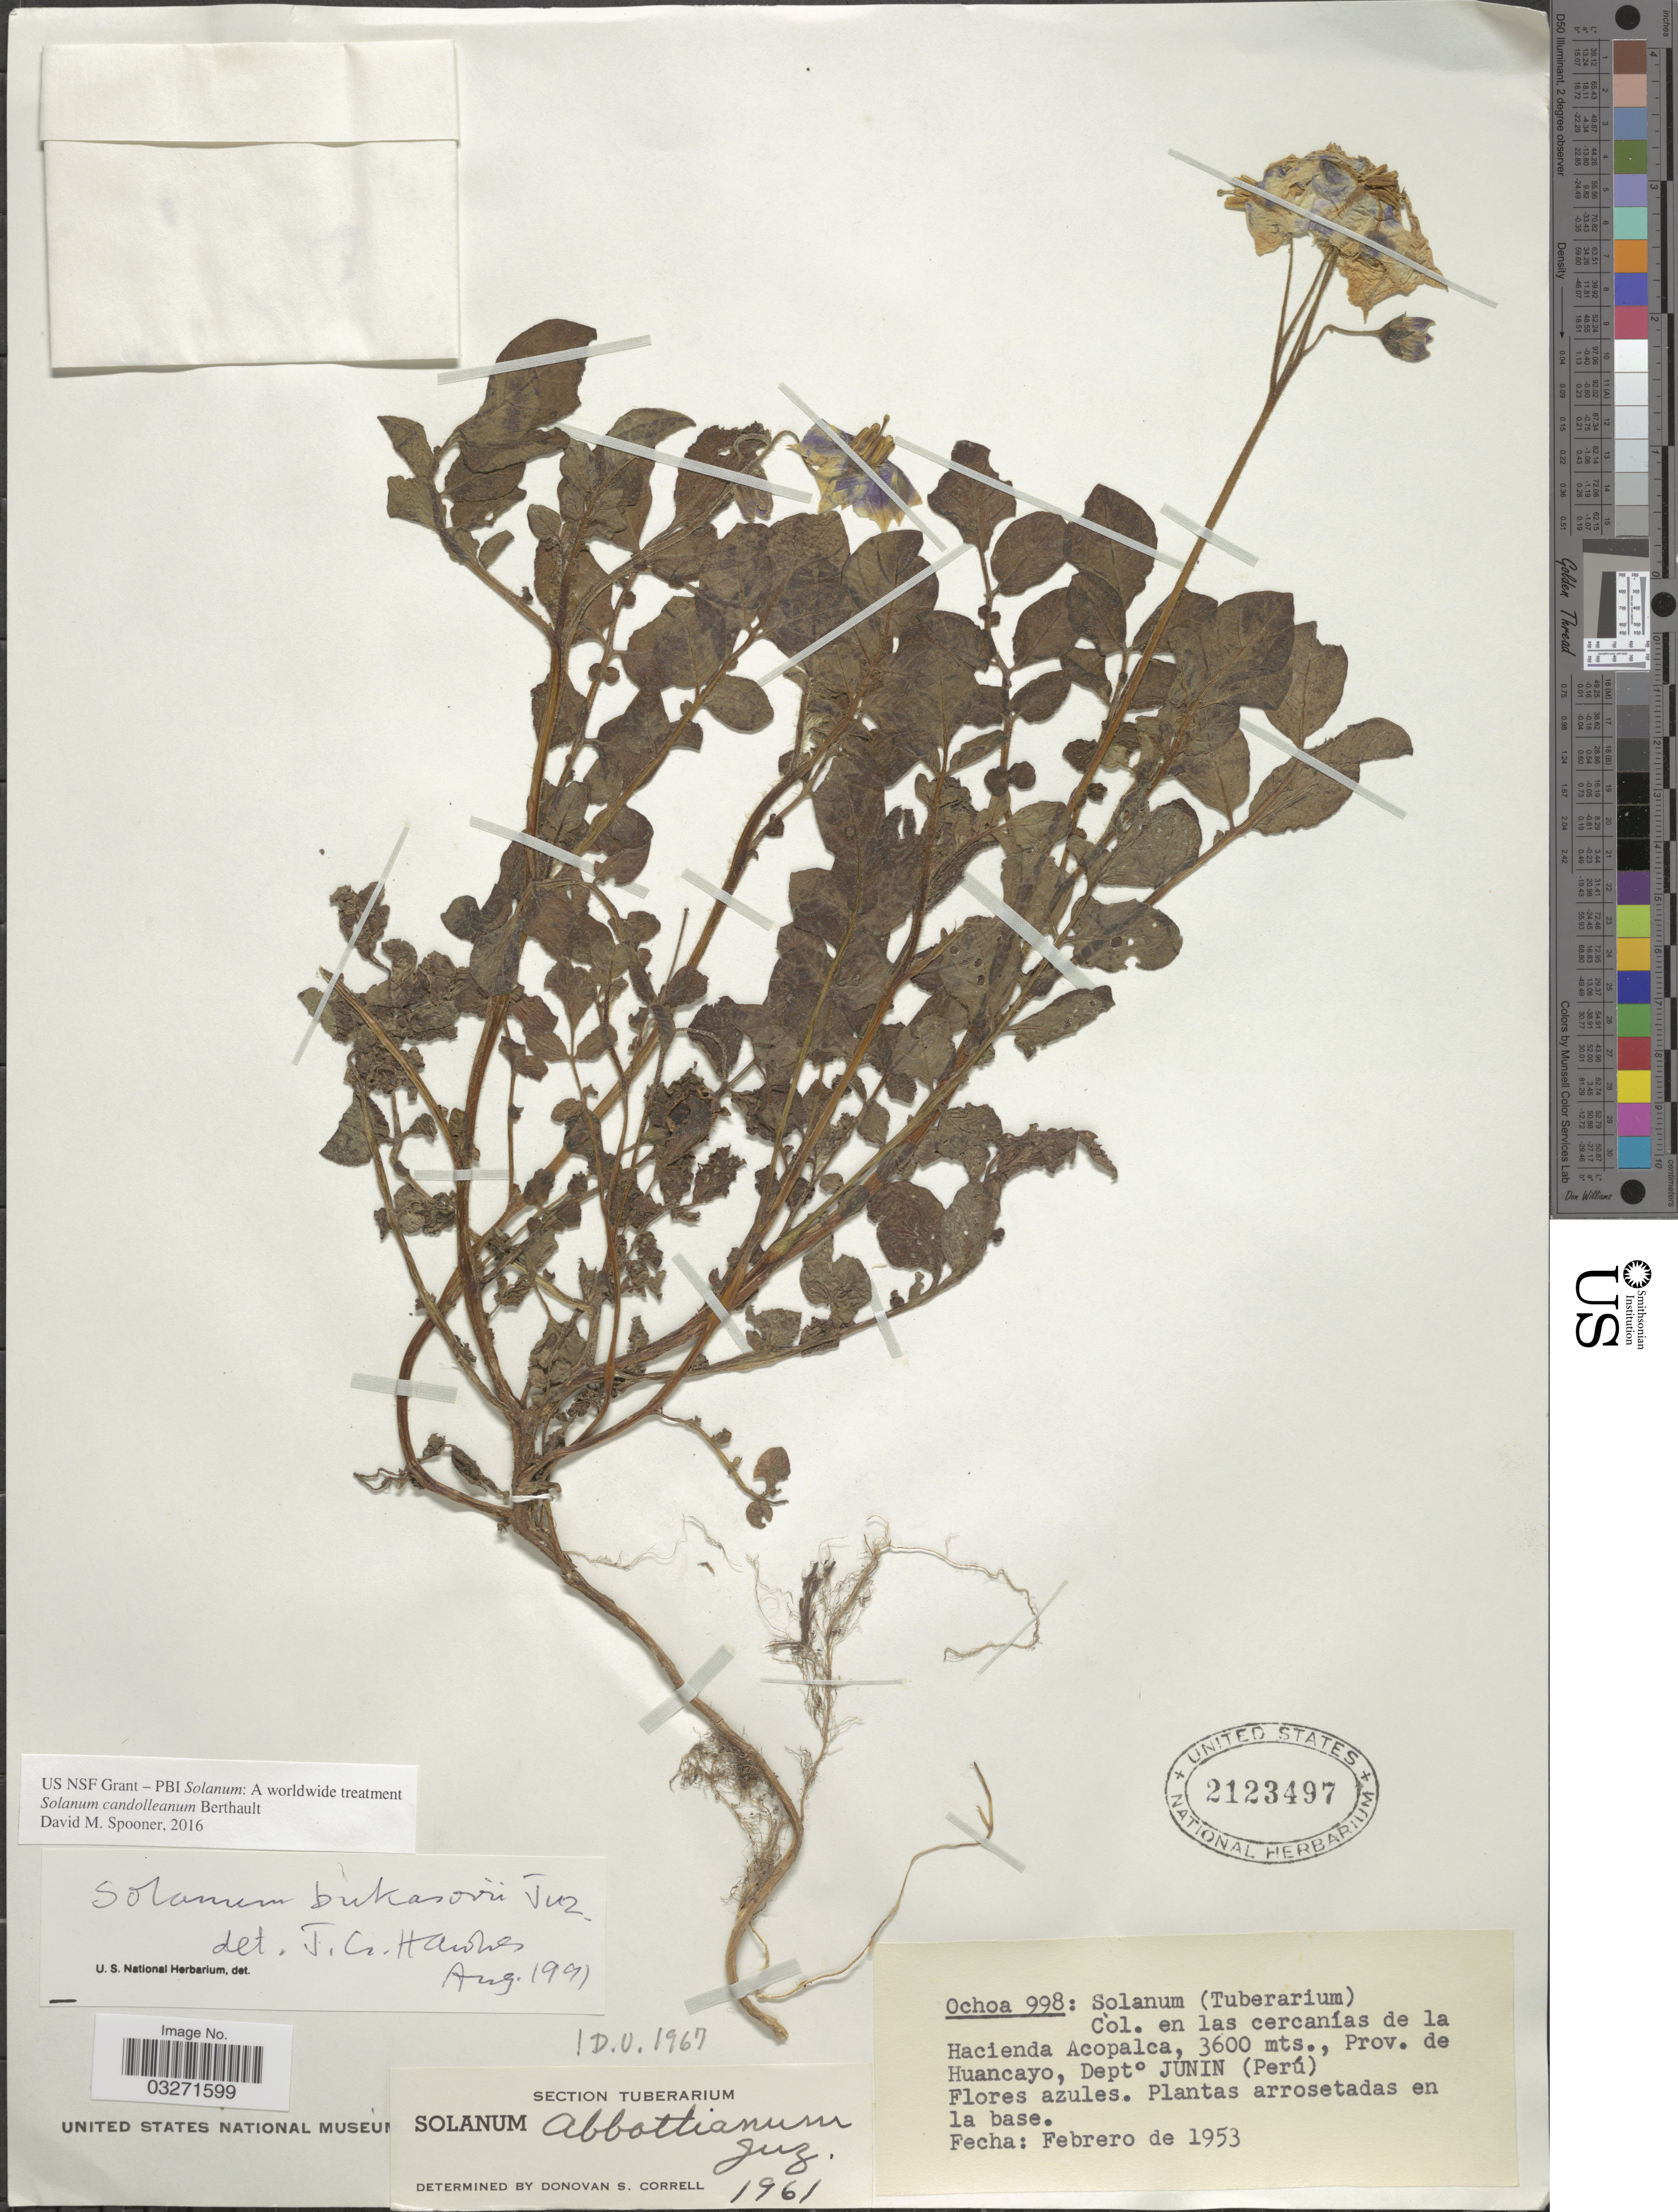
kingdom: Plantae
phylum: Tracheophyta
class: Magnoliopsida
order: Solanales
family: Solanaceae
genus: Solanum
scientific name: Solanum candolleanum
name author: Berthault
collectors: -. Ochoa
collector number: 998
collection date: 1953-02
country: Peru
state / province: Junín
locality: En las cercanías de la Huancayo, Depto Junin.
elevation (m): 3600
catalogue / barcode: US 2123497